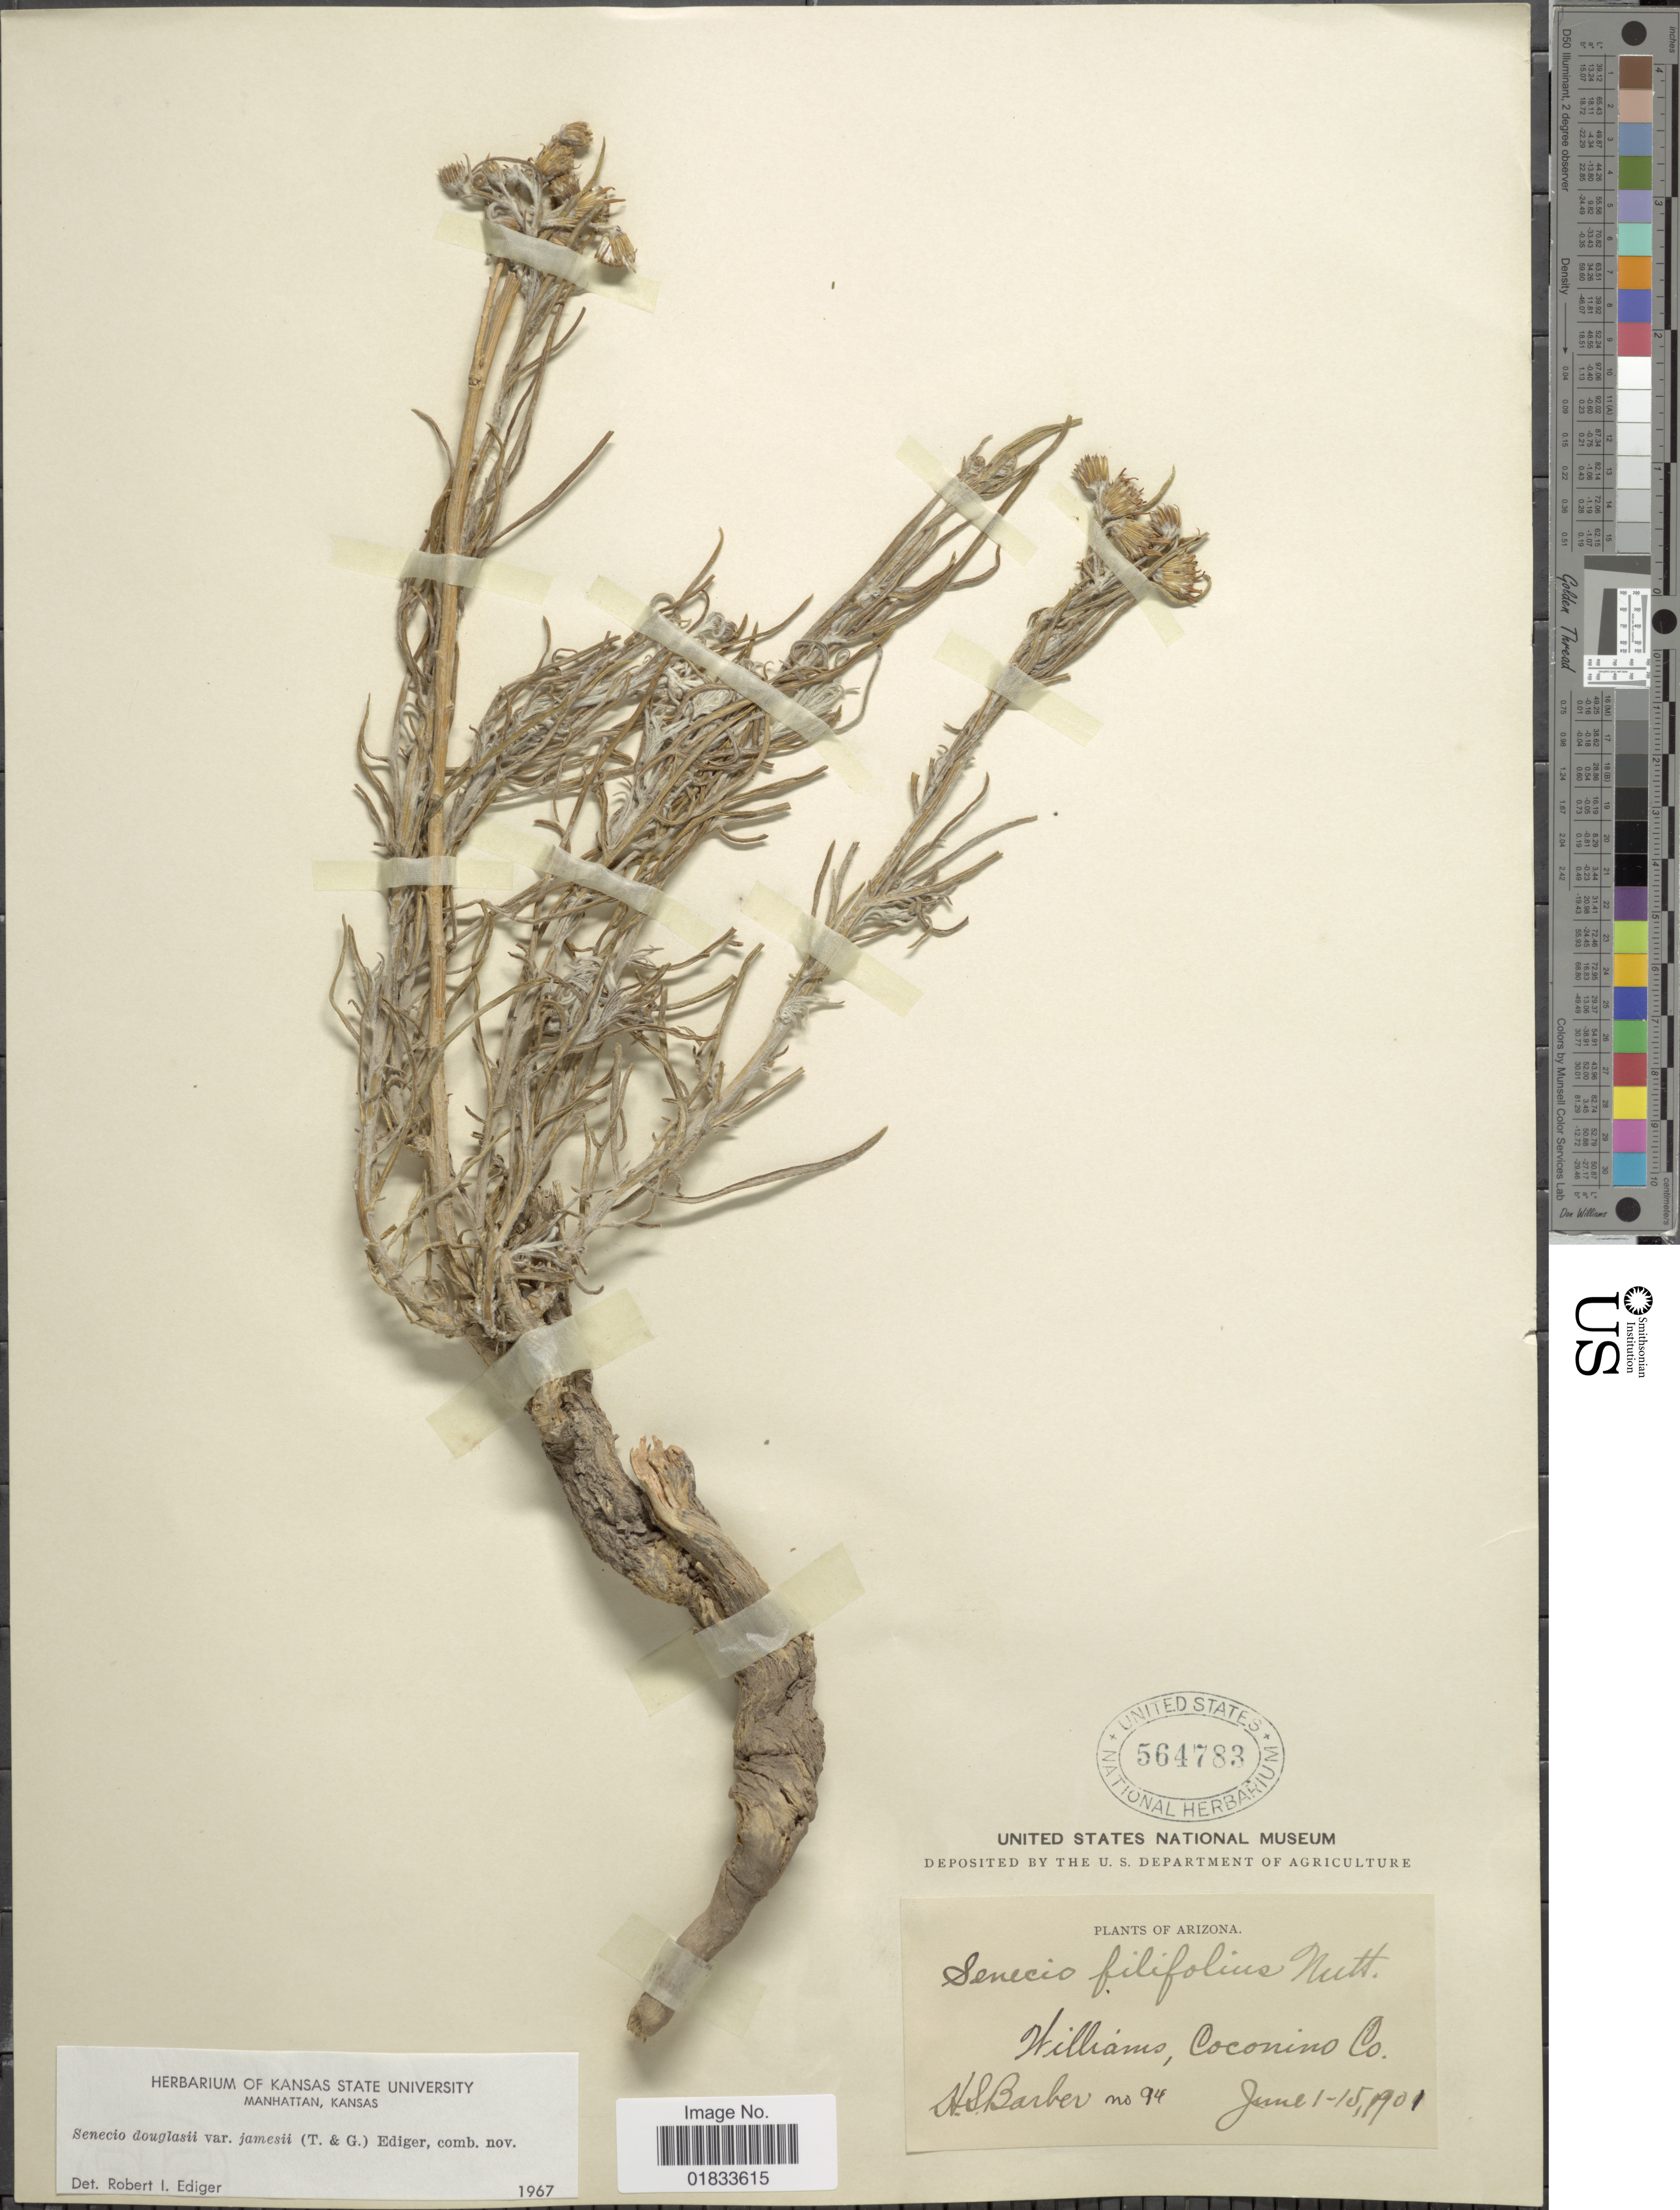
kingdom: Plantae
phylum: Tracheophyta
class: Magnoliopsida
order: Asterales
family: Asteraceae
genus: Senecio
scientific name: Senecio flaccidus var. flaccidus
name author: Less.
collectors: H. Barber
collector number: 94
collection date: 1901-06-01/1901-06-15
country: United States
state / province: Arizona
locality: Williams, Coconino Co.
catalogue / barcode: US 564783